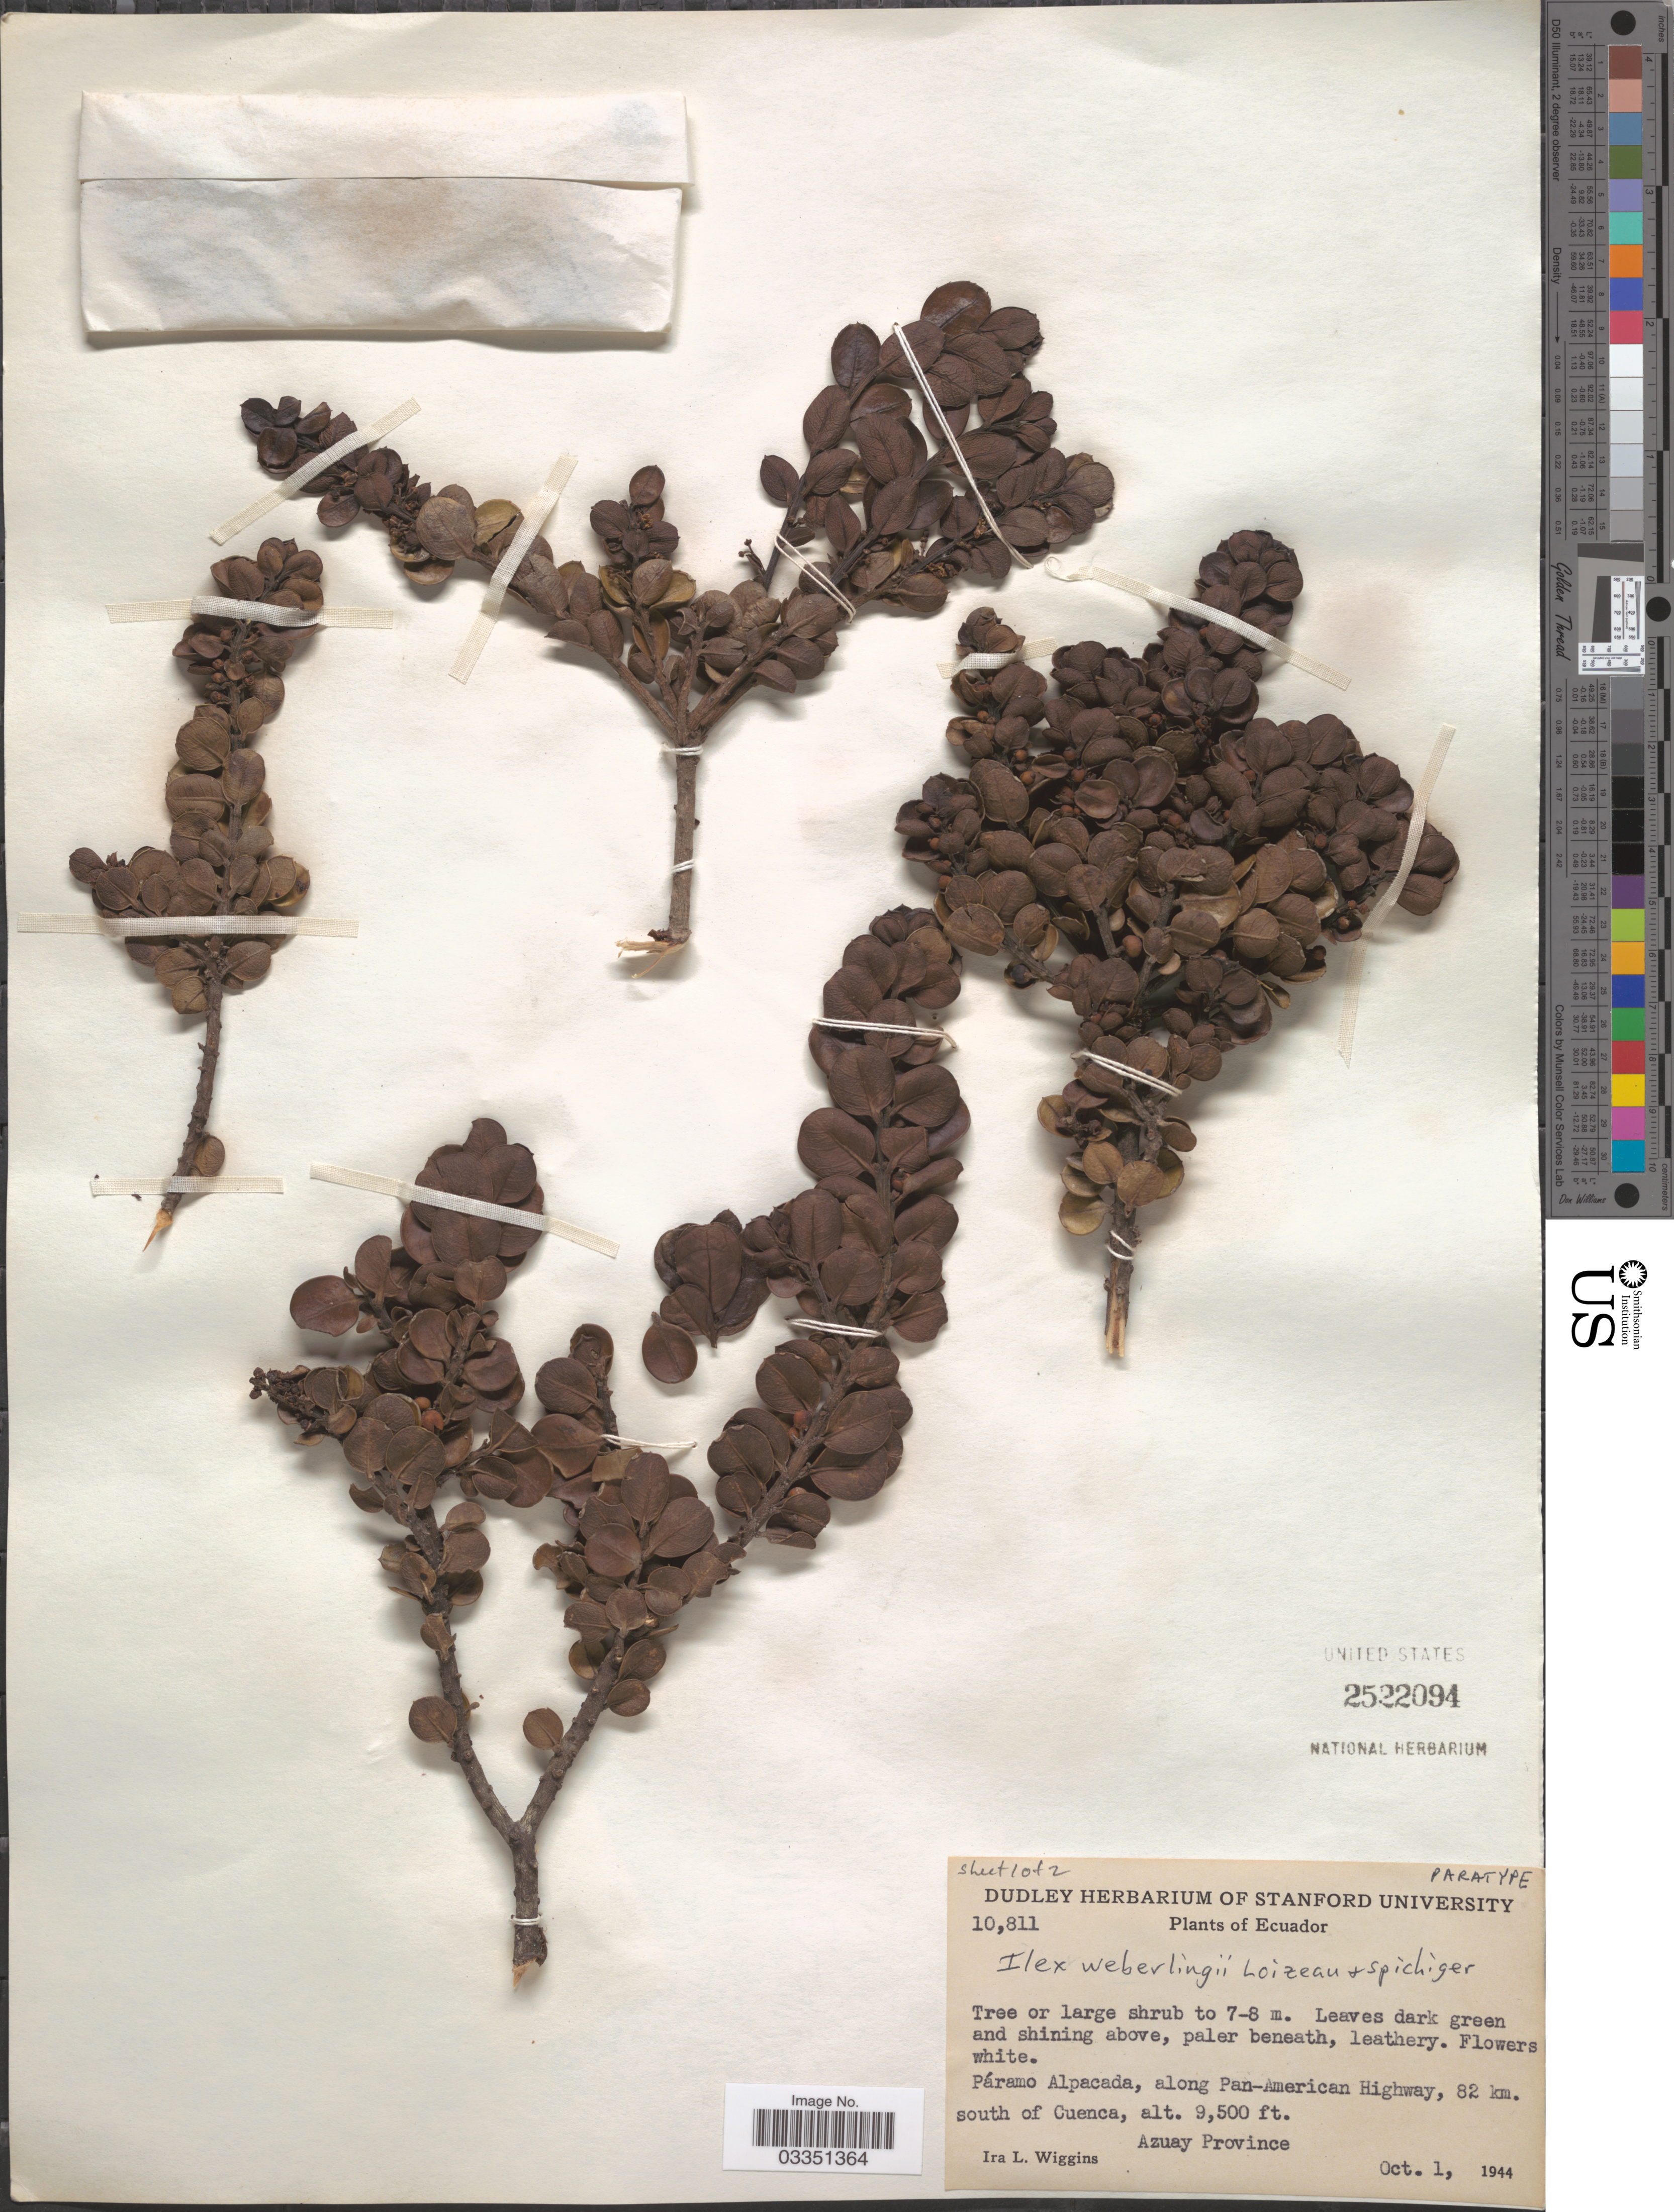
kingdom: Plantae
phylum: Tracheophyta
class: Magnoliopsida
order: Aquifoliales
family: Aquifoliaceae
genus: Ilex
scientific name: Ilex weberlingii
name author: Loizeau & Spichiger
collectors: I. L. Wiggins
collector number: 10811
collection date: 1944-10-01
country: Ecuador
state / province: Azuay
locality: Páramo Alpacada, along Pan-American Highway, 82 km. south of Cuenca.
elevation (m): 2896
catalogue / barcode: US 2522094